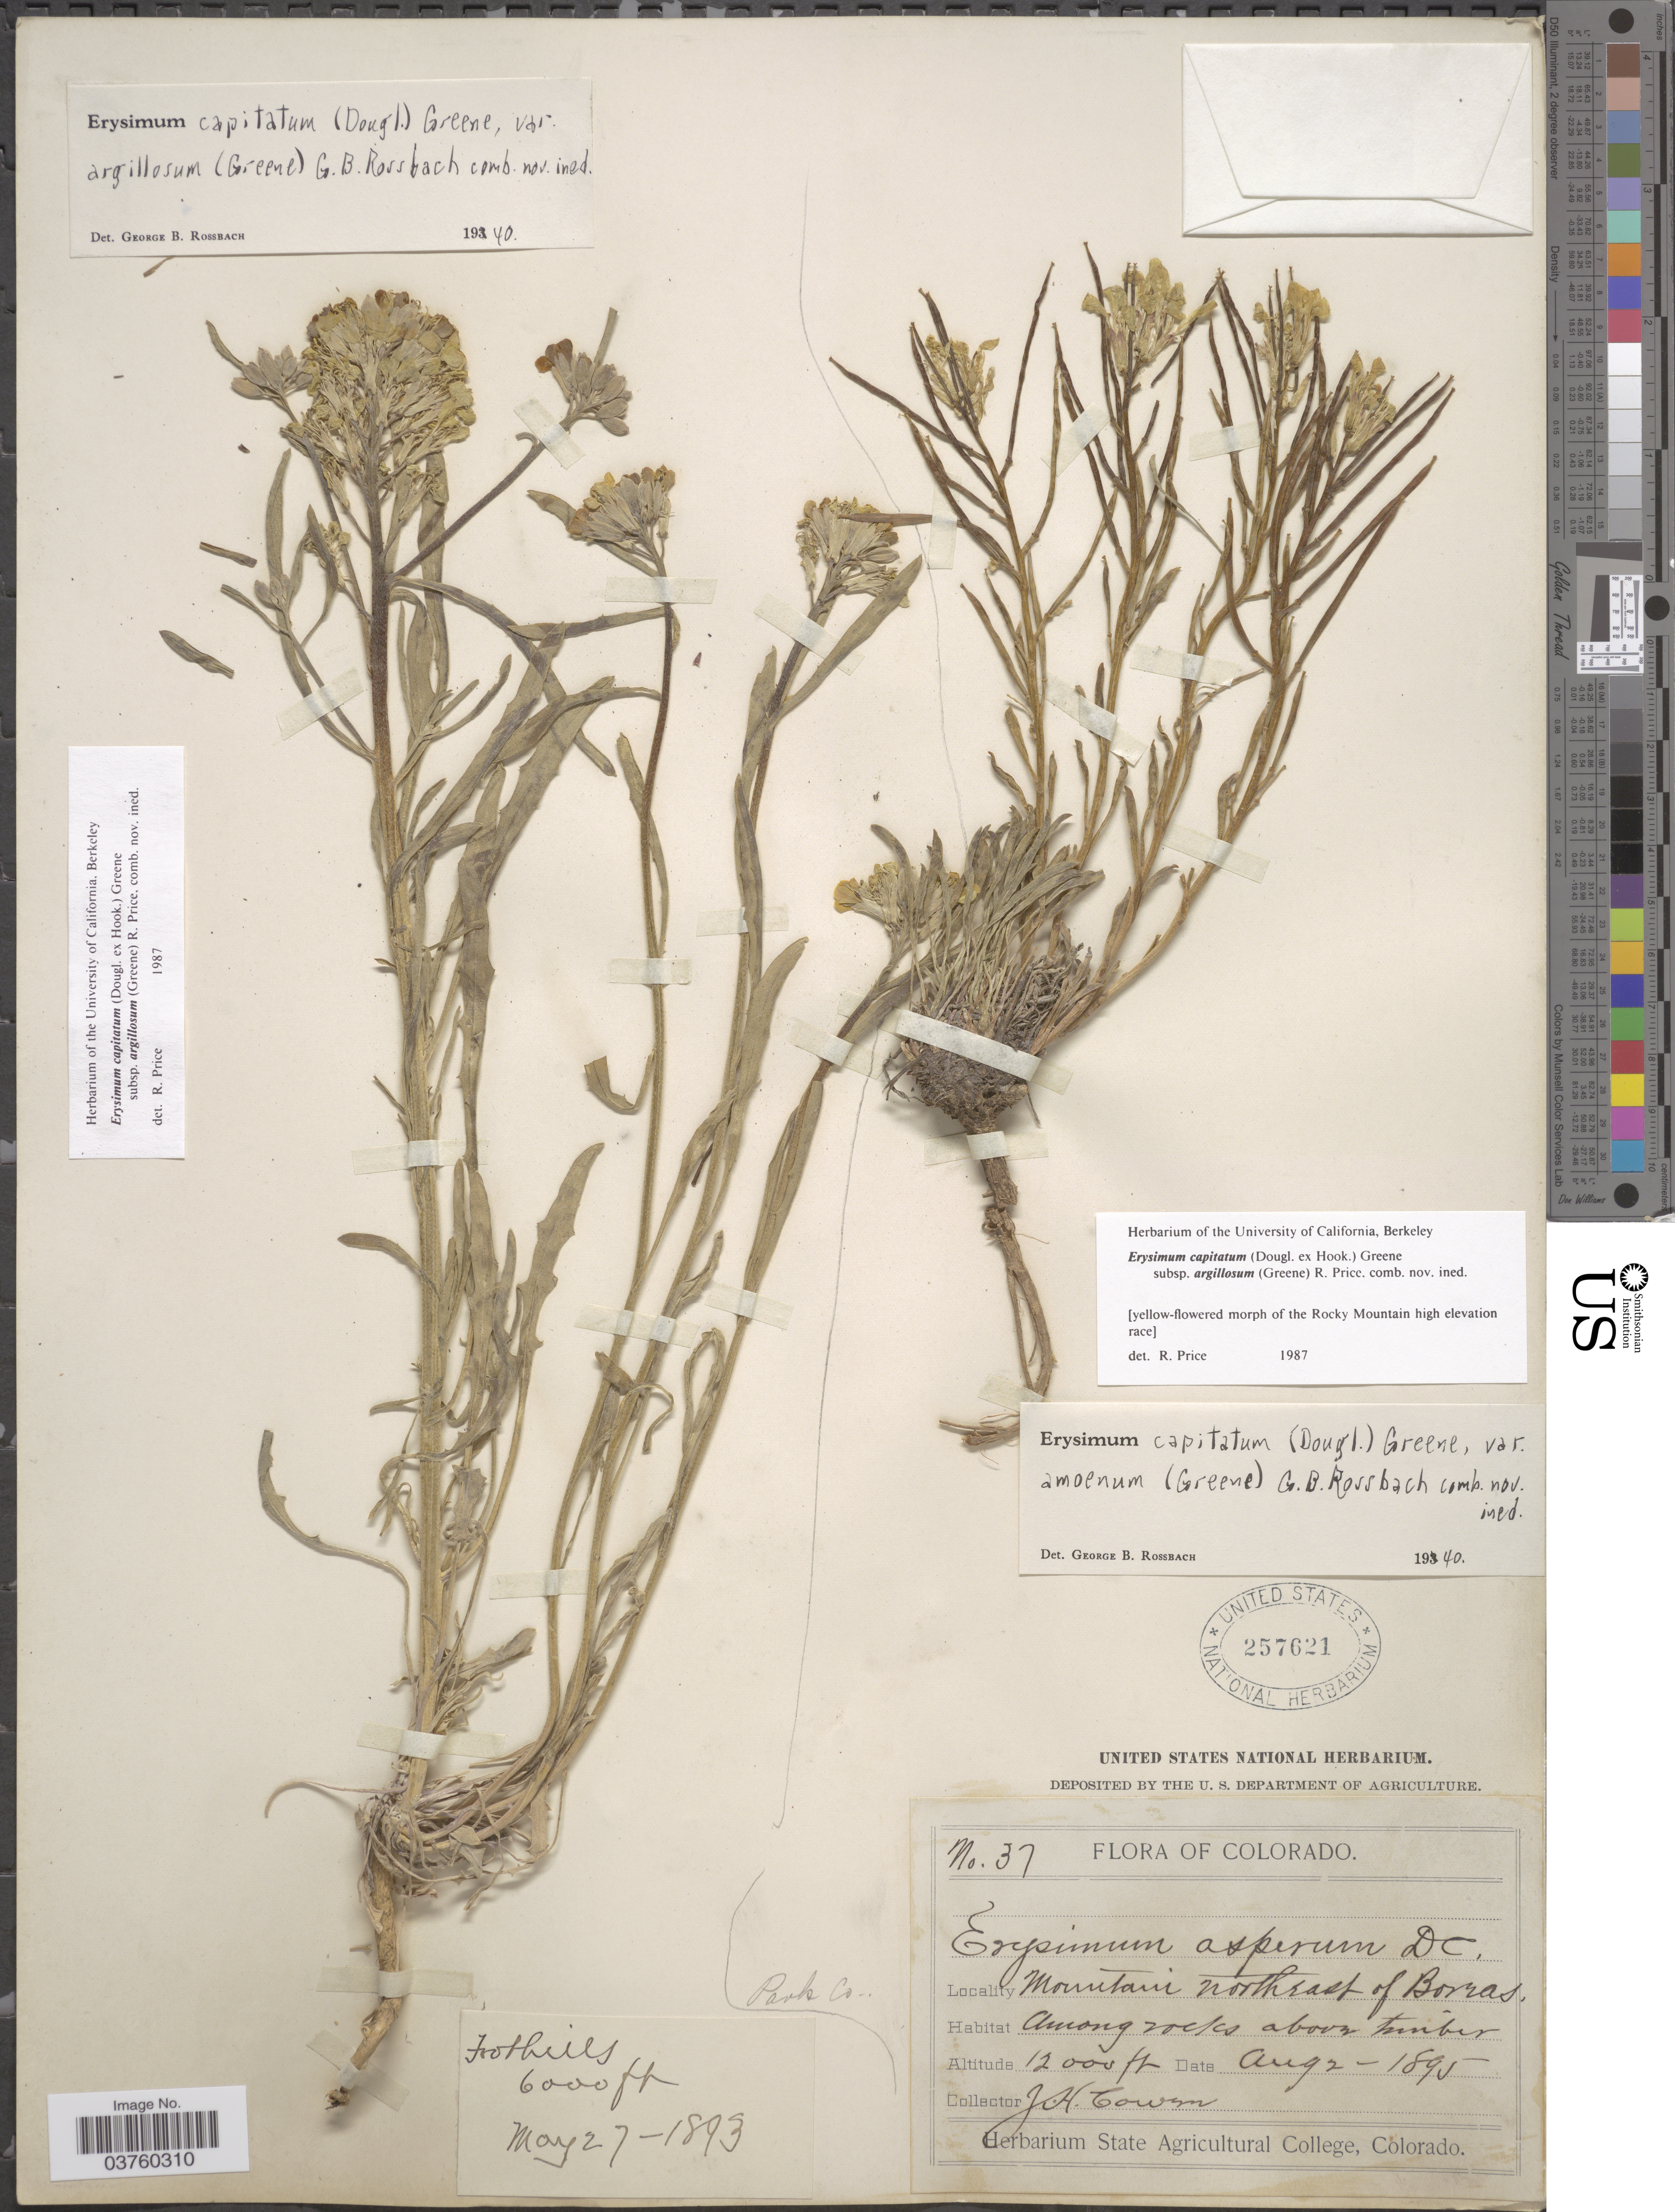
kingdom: Plantae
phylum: Tracheophyta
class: Magnoliopsida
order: Brassicales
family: Brassicaceae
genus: Erysimum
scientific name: Erysimum capitatum var. argillosum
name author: (Greene) R.J. Davis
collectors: J. H. Cowan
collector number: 37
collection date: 1895-08-02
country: United States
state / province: Colorado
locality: Mountain northeast of Boreas. Among rocks above timber. Park Co.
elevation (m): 3658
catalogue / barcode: US 257621